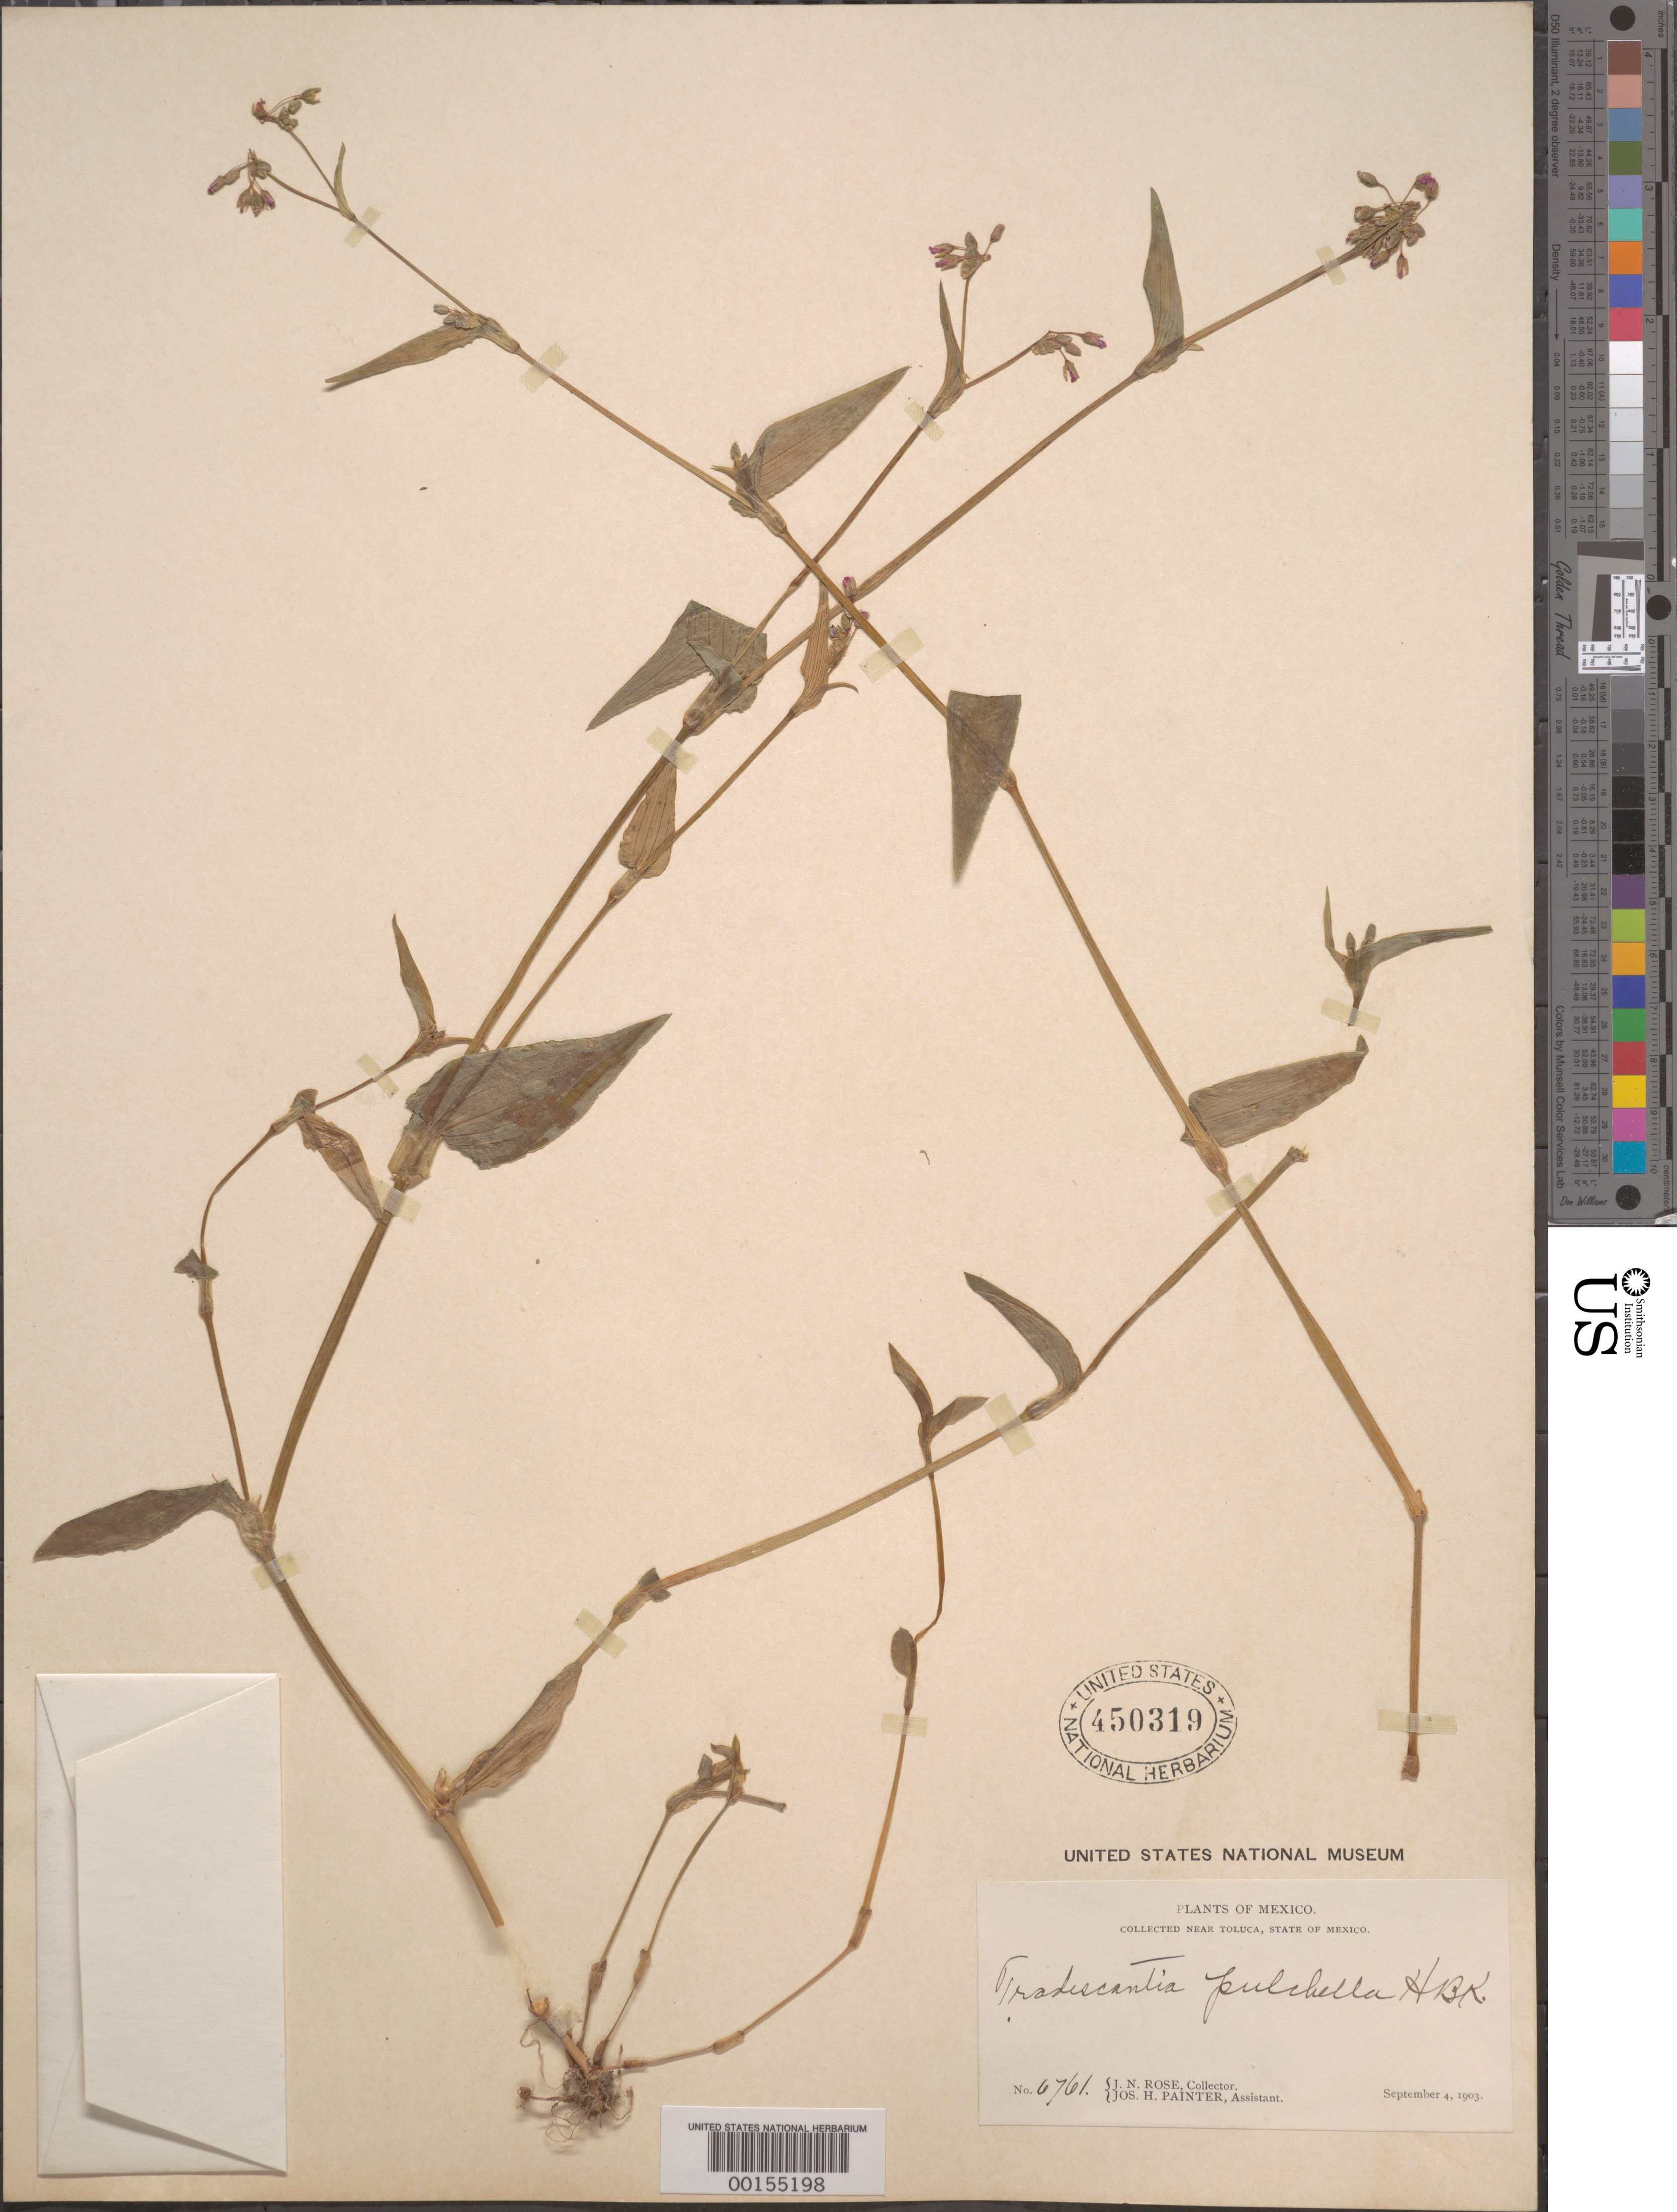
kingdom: Plantae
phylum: Tracheophyta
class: Liliopsida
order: Commelinales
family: Commelinaceae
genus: Gibasis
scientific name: Gibasis pulchella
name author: (Kunth) Raf.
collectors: J. N. Rose & J. H. Painter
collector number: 6761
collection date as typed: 04 Sep 1903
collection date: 1903-09-04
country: Mexico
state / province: México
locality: Near Toluca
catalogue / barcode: US 450319